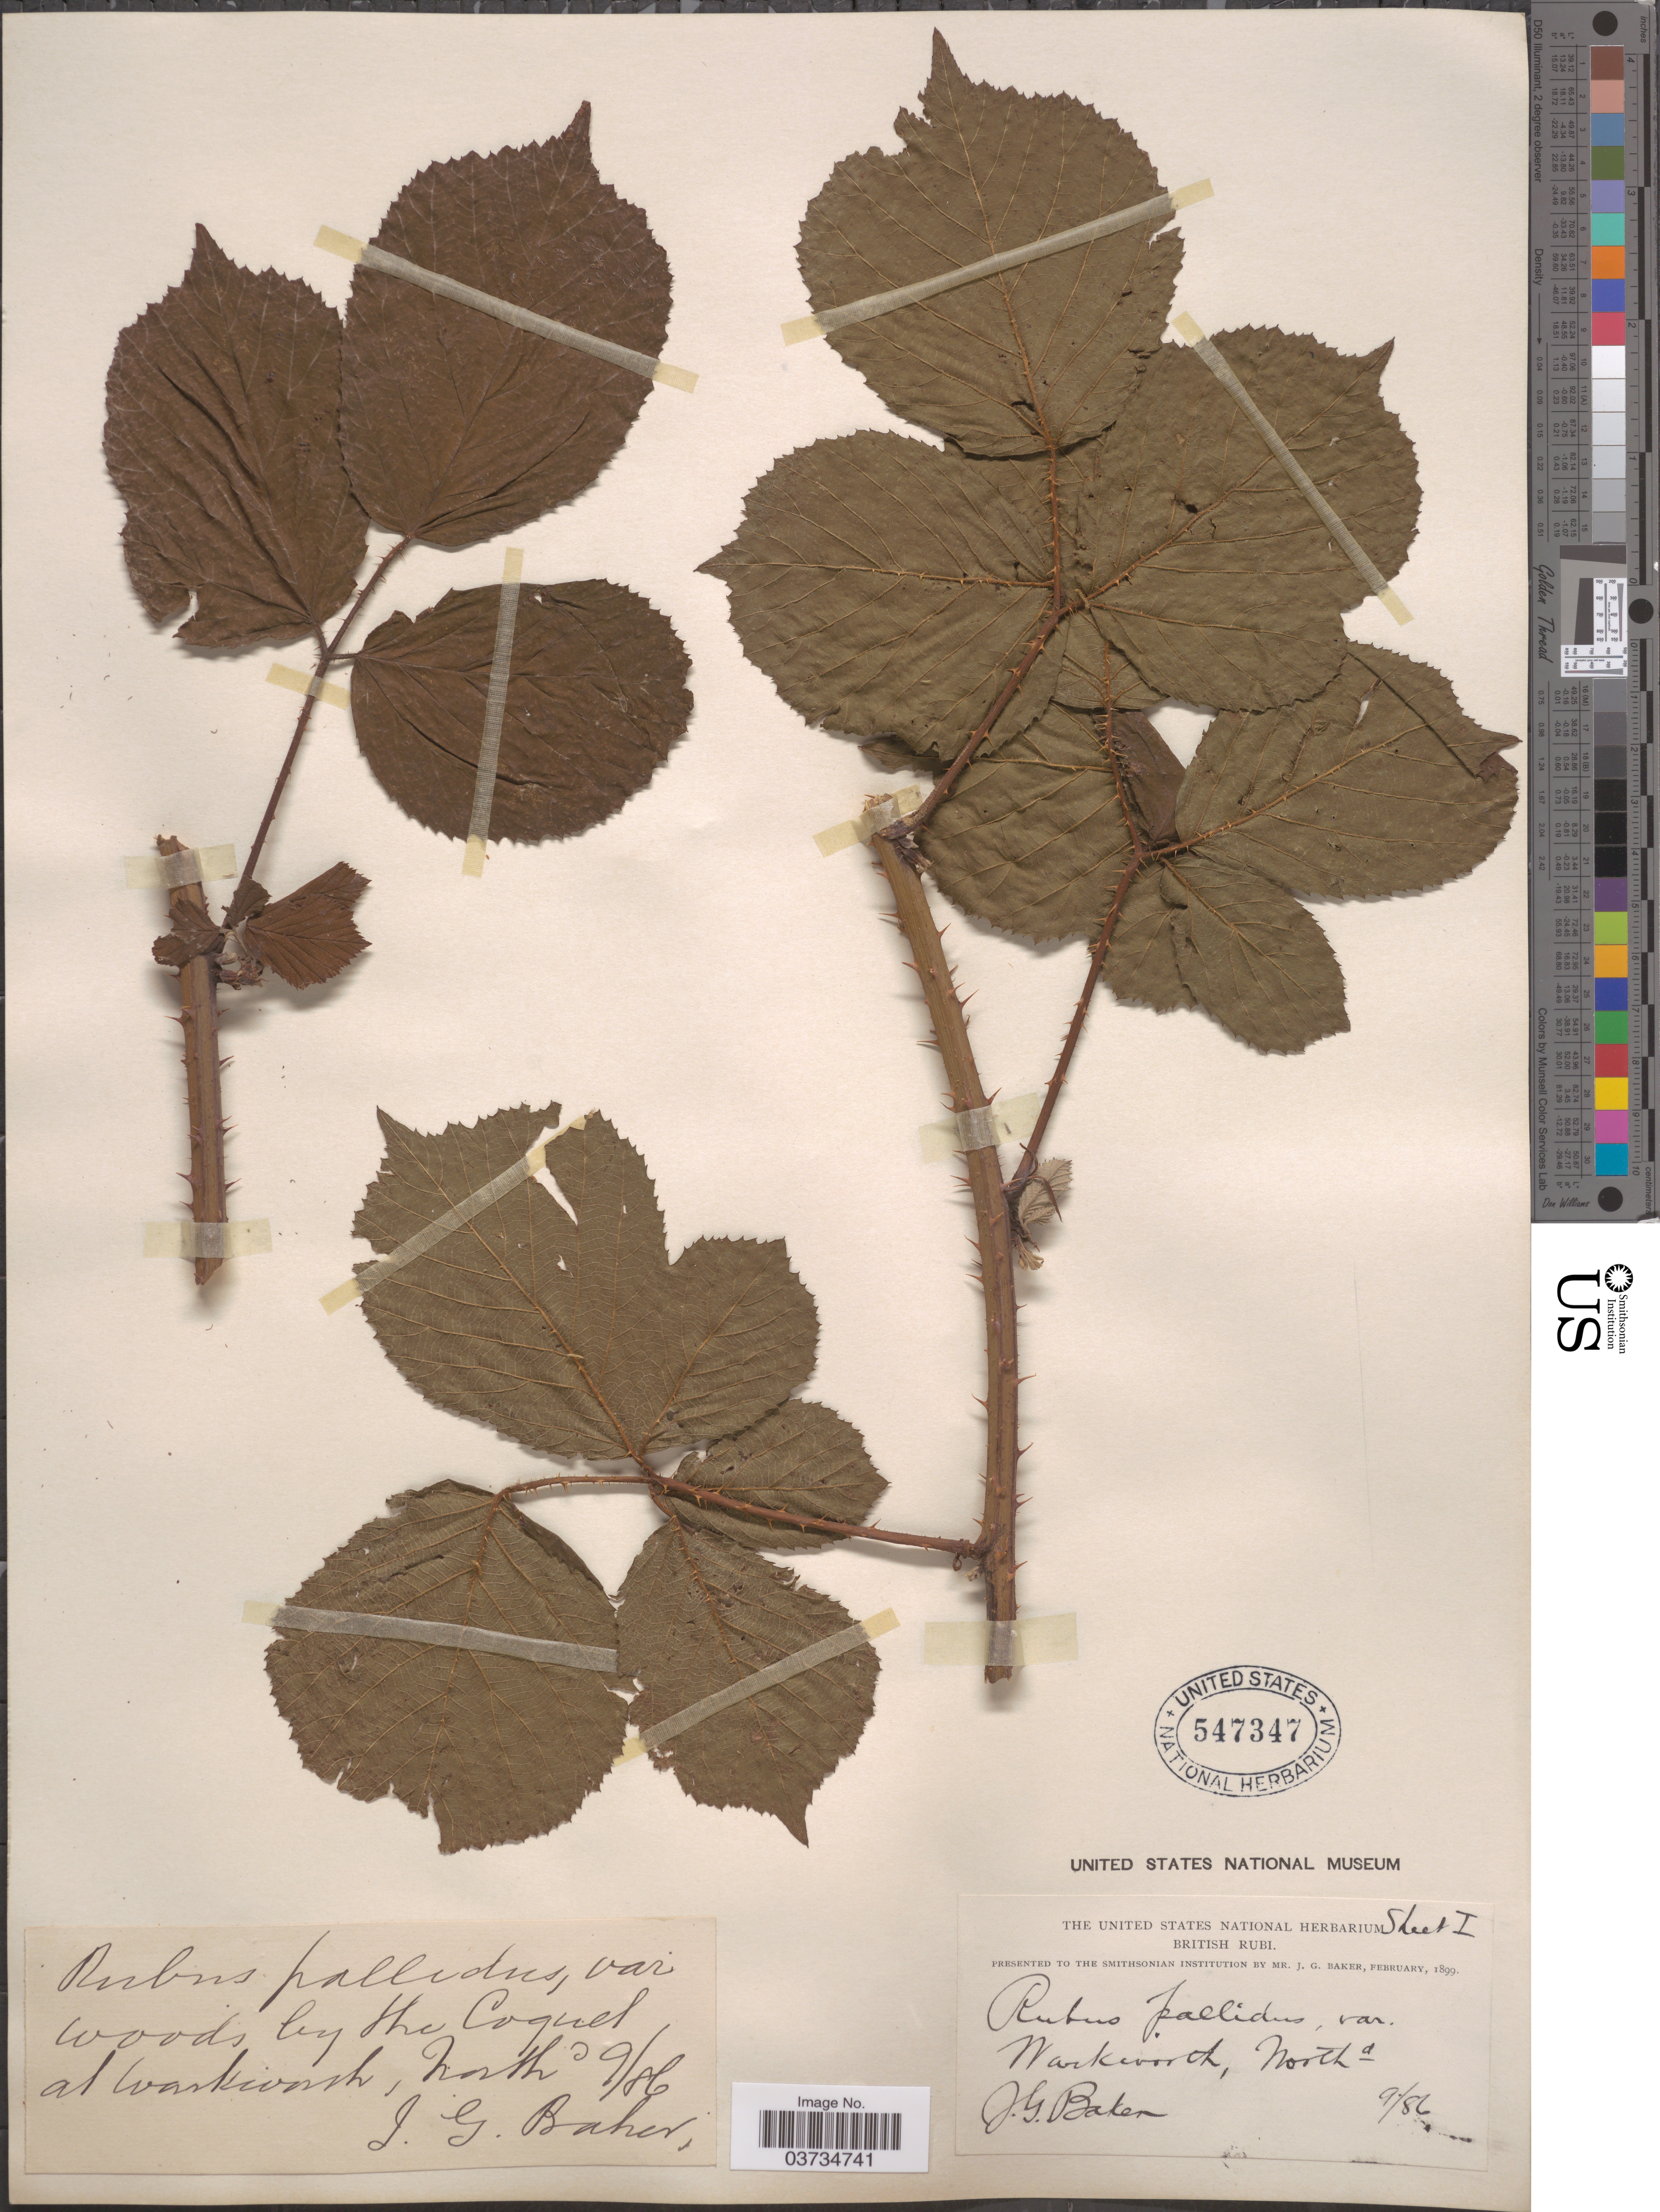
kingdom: Plantae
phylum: Tracheophyta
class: Magnoliopsida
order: Rosales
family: Rosaceae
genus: Rubus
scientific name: Rubus mucronatus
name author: Ser.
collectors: J. G. Baker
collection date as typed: Transcribed d/m/y: /9/86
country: United Kingdom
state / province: England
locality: Woods by the Coquet at Warkworth, Northd.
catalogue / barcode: US 547347